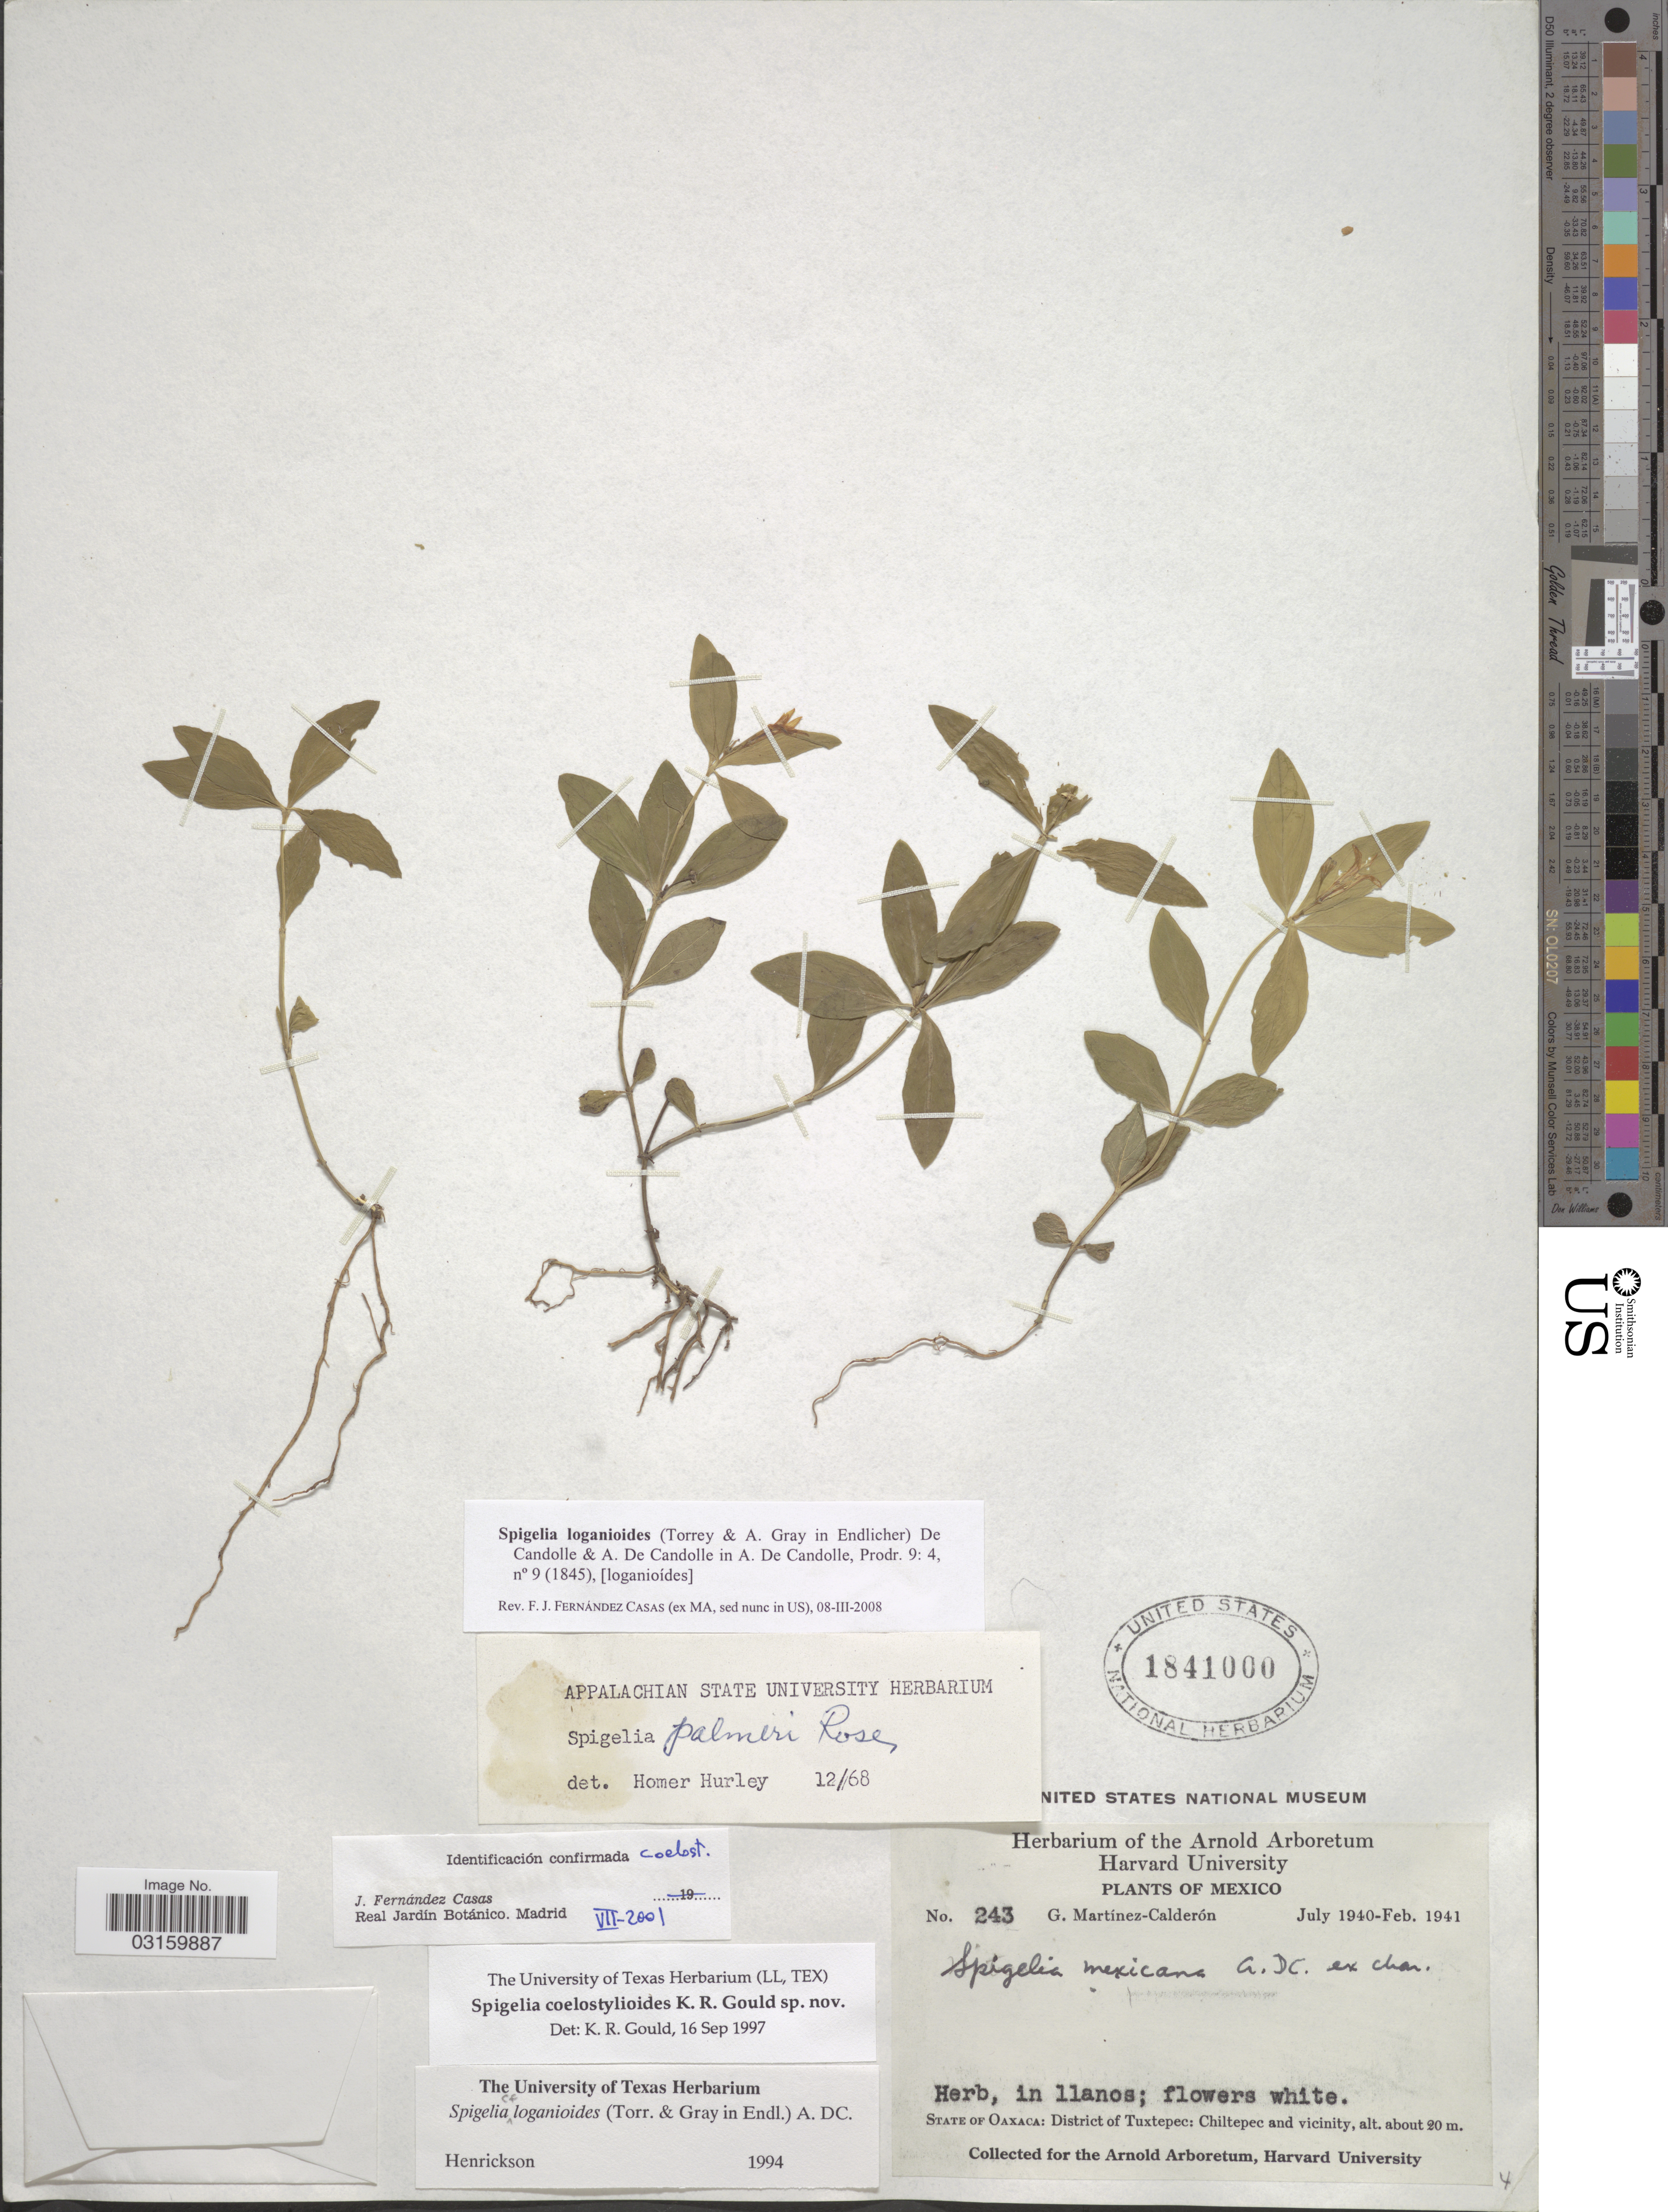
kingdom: Plantae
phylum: Tracheophyta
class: Magnoliopsida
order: Gentianales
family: Loganiaceae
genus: Spigelia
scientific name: Spigelia coelostylioides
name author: K. R. Gould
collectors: G. Martínez Calderón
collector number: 243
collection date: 1940-07/1941-02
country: Mexico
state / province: Oaxaca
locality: District of Tuxtepec: Chiltepec and vicinity.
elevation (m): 20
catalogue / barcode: US 1841000